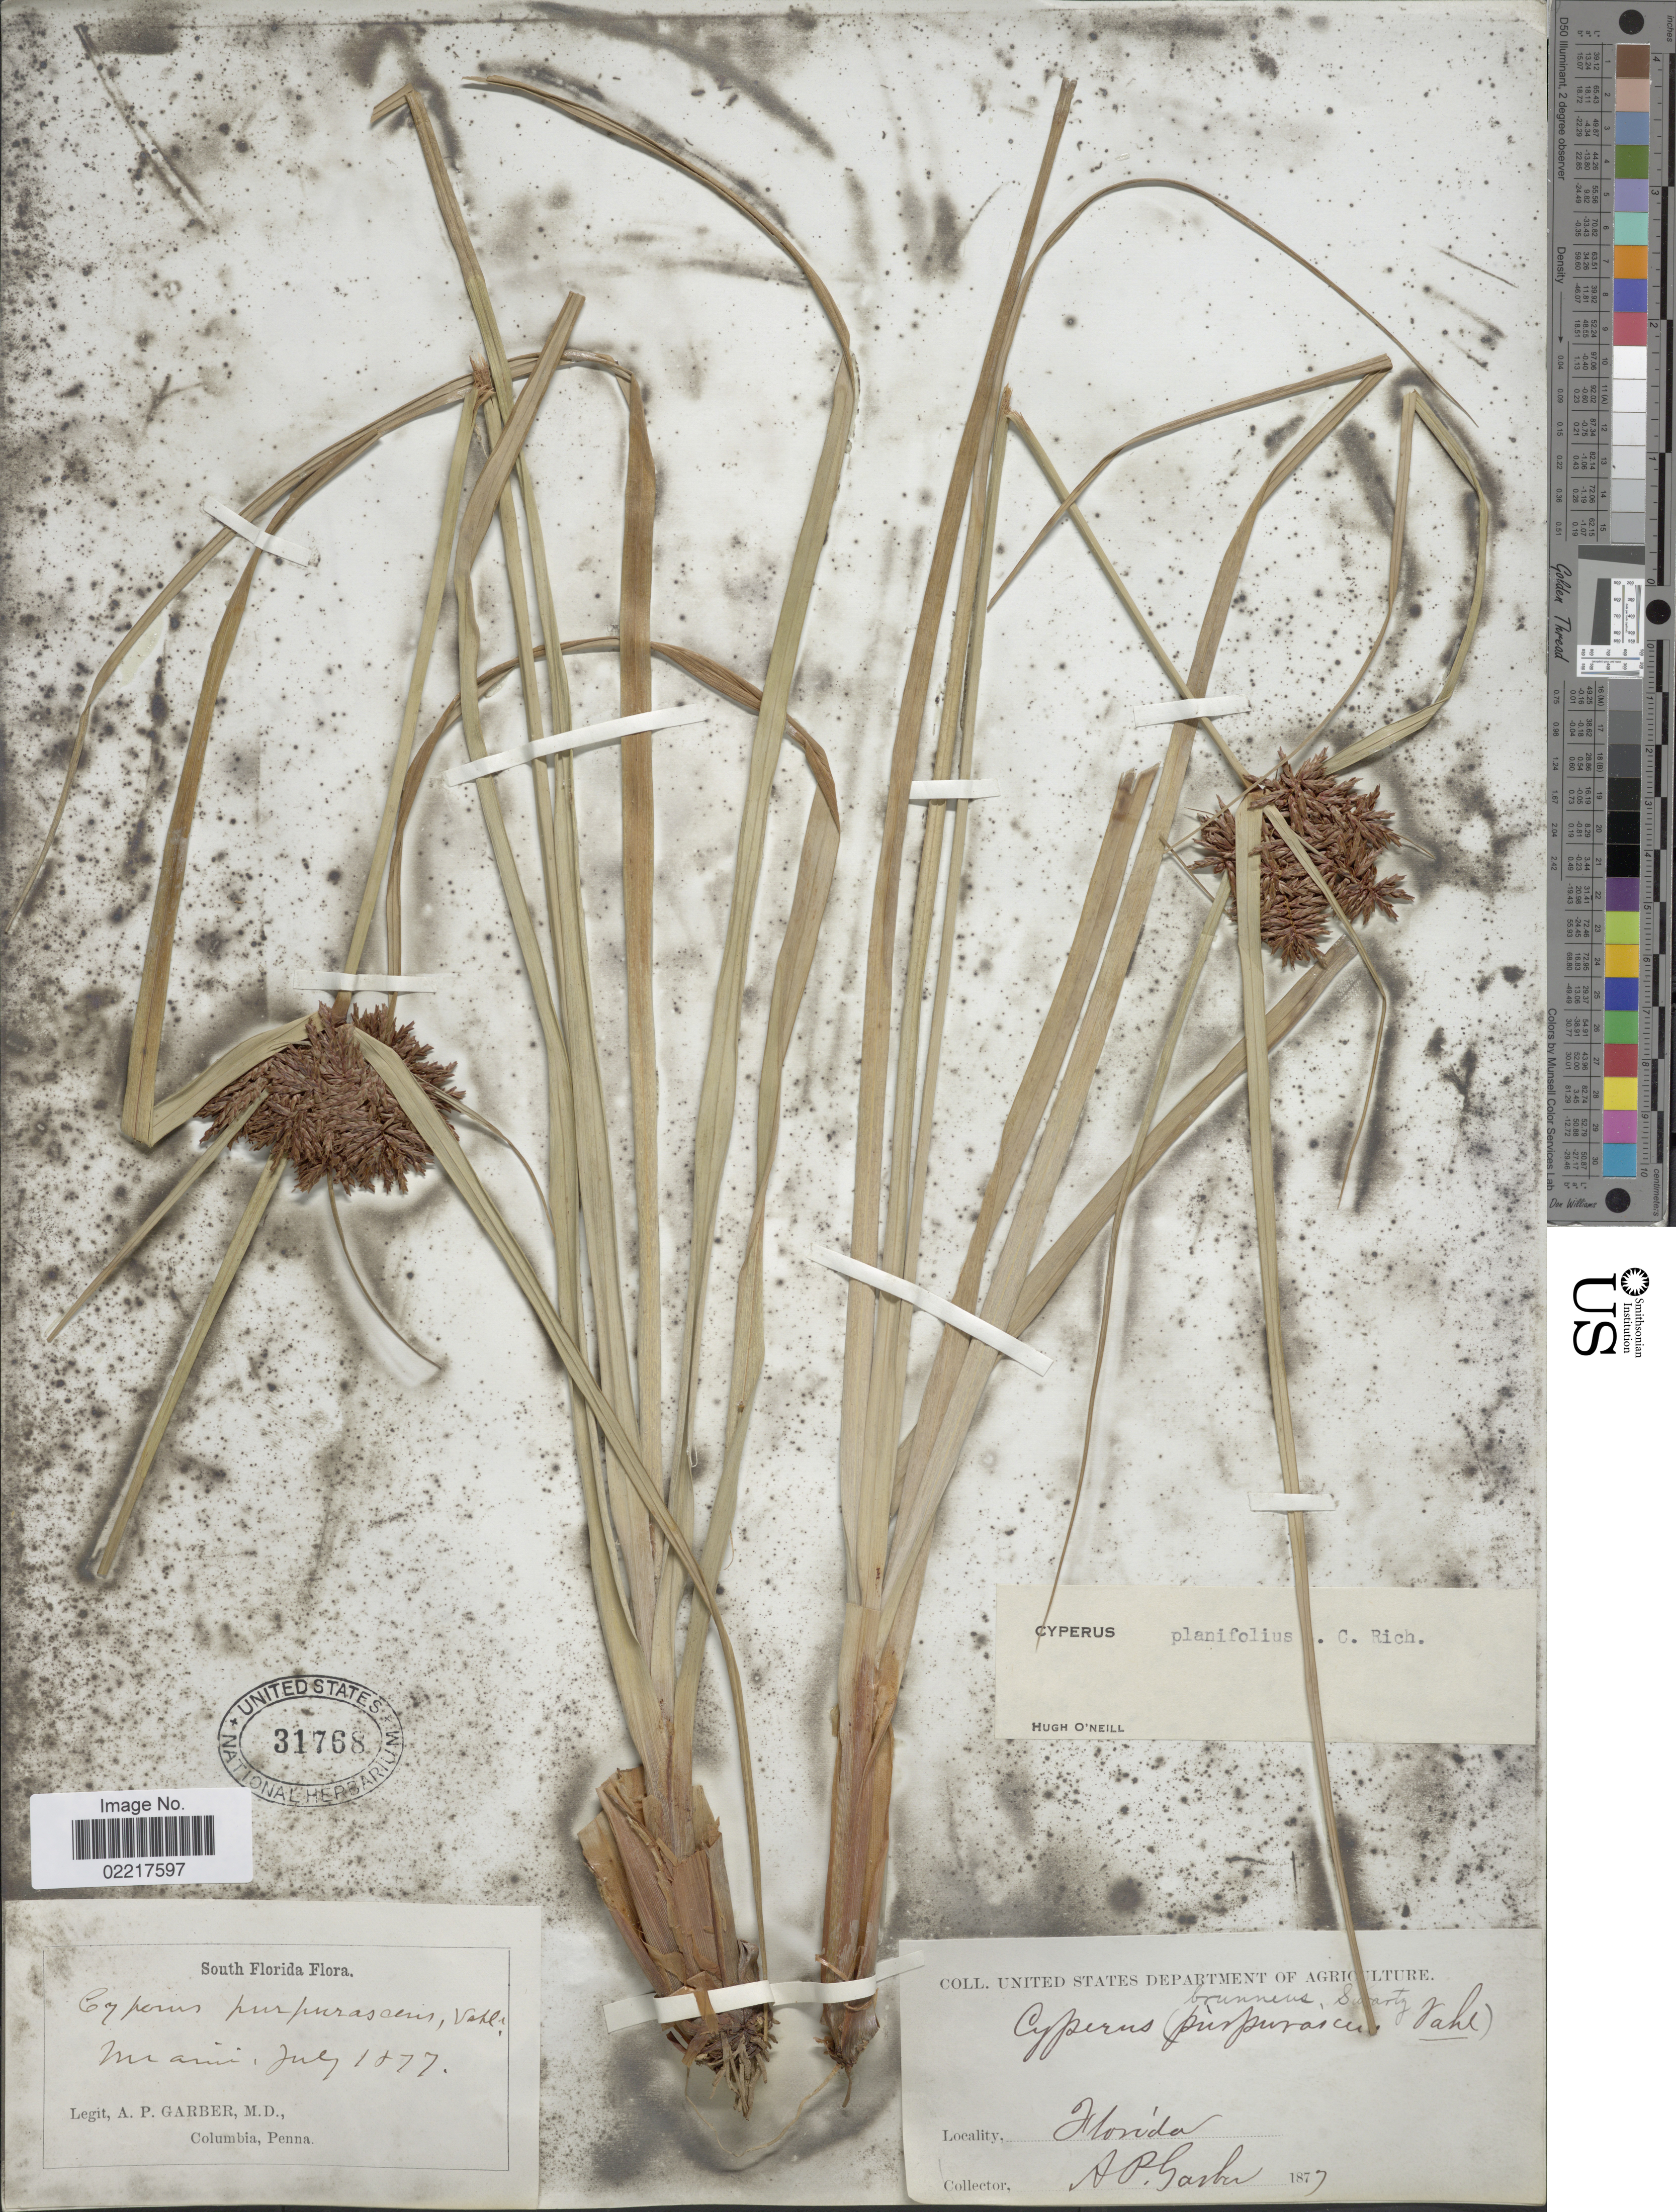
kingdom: Plantae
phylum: Tracheophyta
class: Liliopsida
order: Poales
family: Cyperaceae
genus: Cyperus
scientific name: Cyperus planifolius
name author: Rich.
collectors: A. P. Garber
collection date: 1877-07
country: United States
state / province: Florida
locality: South Florida, Miami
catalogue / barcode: US 31768